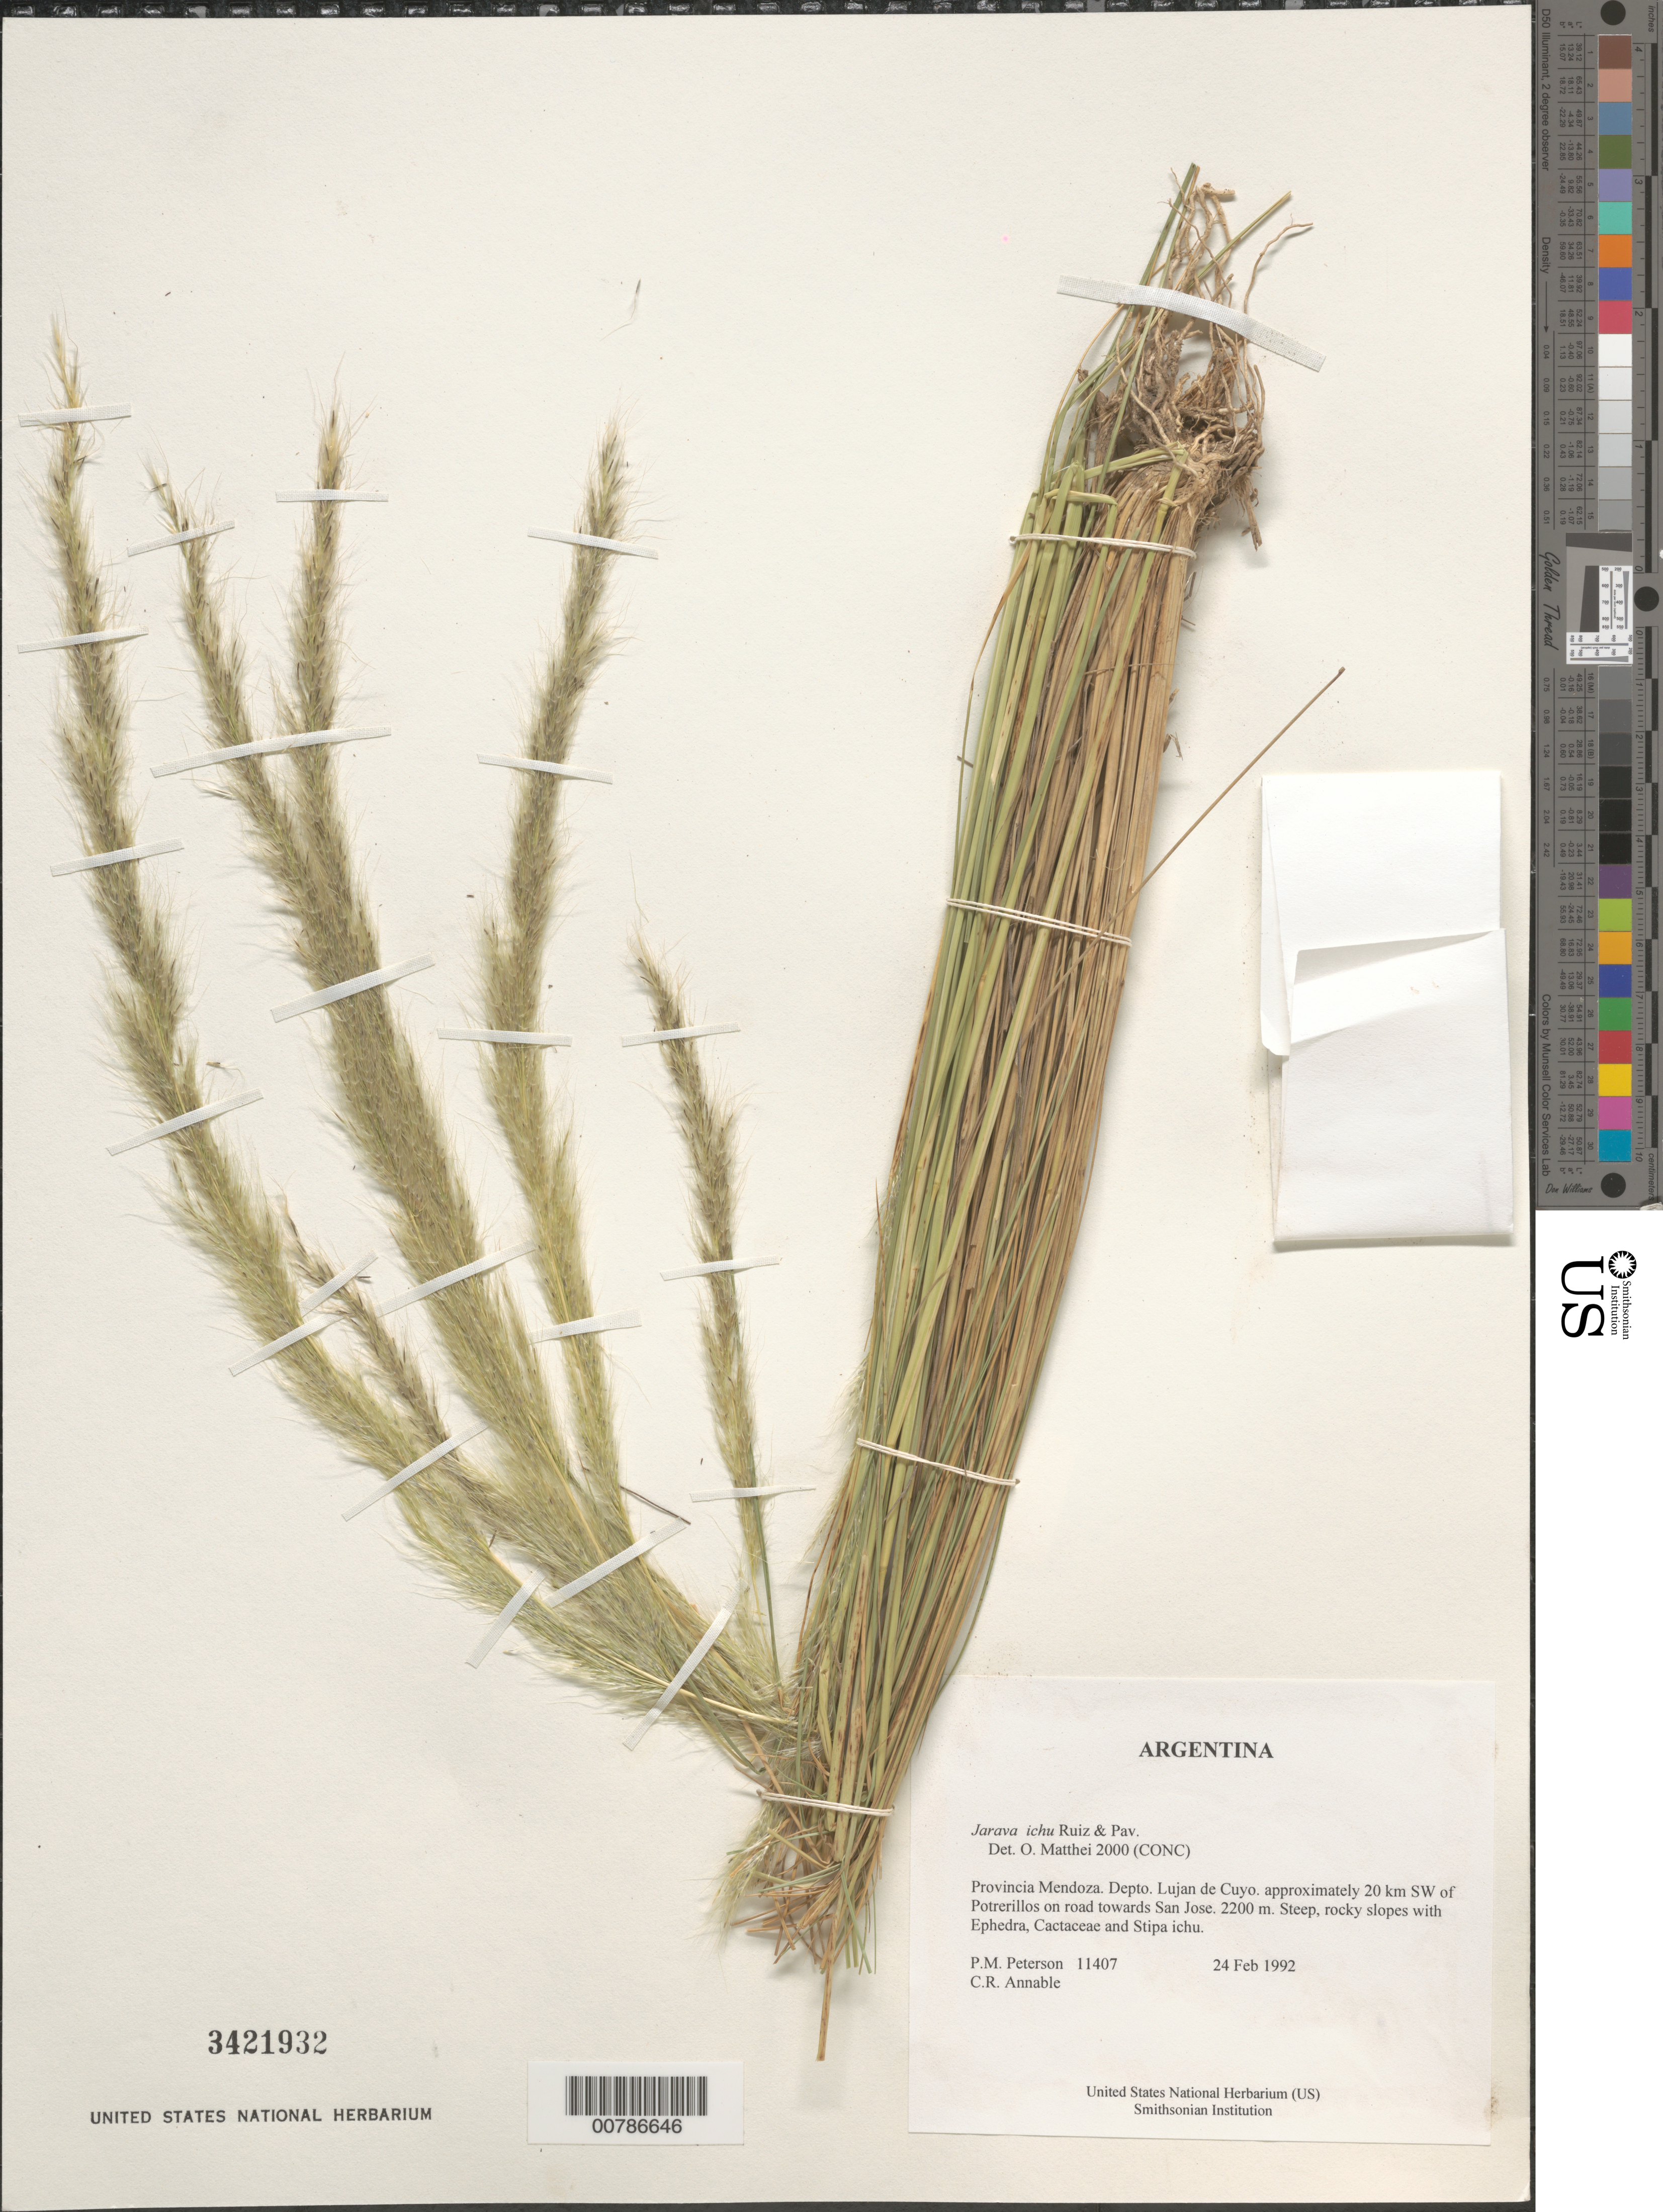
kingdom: Plantae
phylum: Tracheophyta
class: Liliopsida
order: Poales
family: Poaceae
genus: Jarava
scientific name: Jarava ichu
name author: Ruiz & Pav.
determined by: Matthei, O. R.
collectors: P. M. Peterson & C. R. Annable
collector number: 11407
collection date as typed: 24 Feb 1992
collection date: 1992-02-24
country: Argentina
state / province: Mendoza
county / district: Lujan de Cuyo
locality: approximately 20 km SW of Potrerillos on road towards San Jose.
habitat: Steep, rocky slopes with Ephedra, Cactaceae and Stipa ichu.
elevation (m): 2200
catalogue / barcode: US 3421932